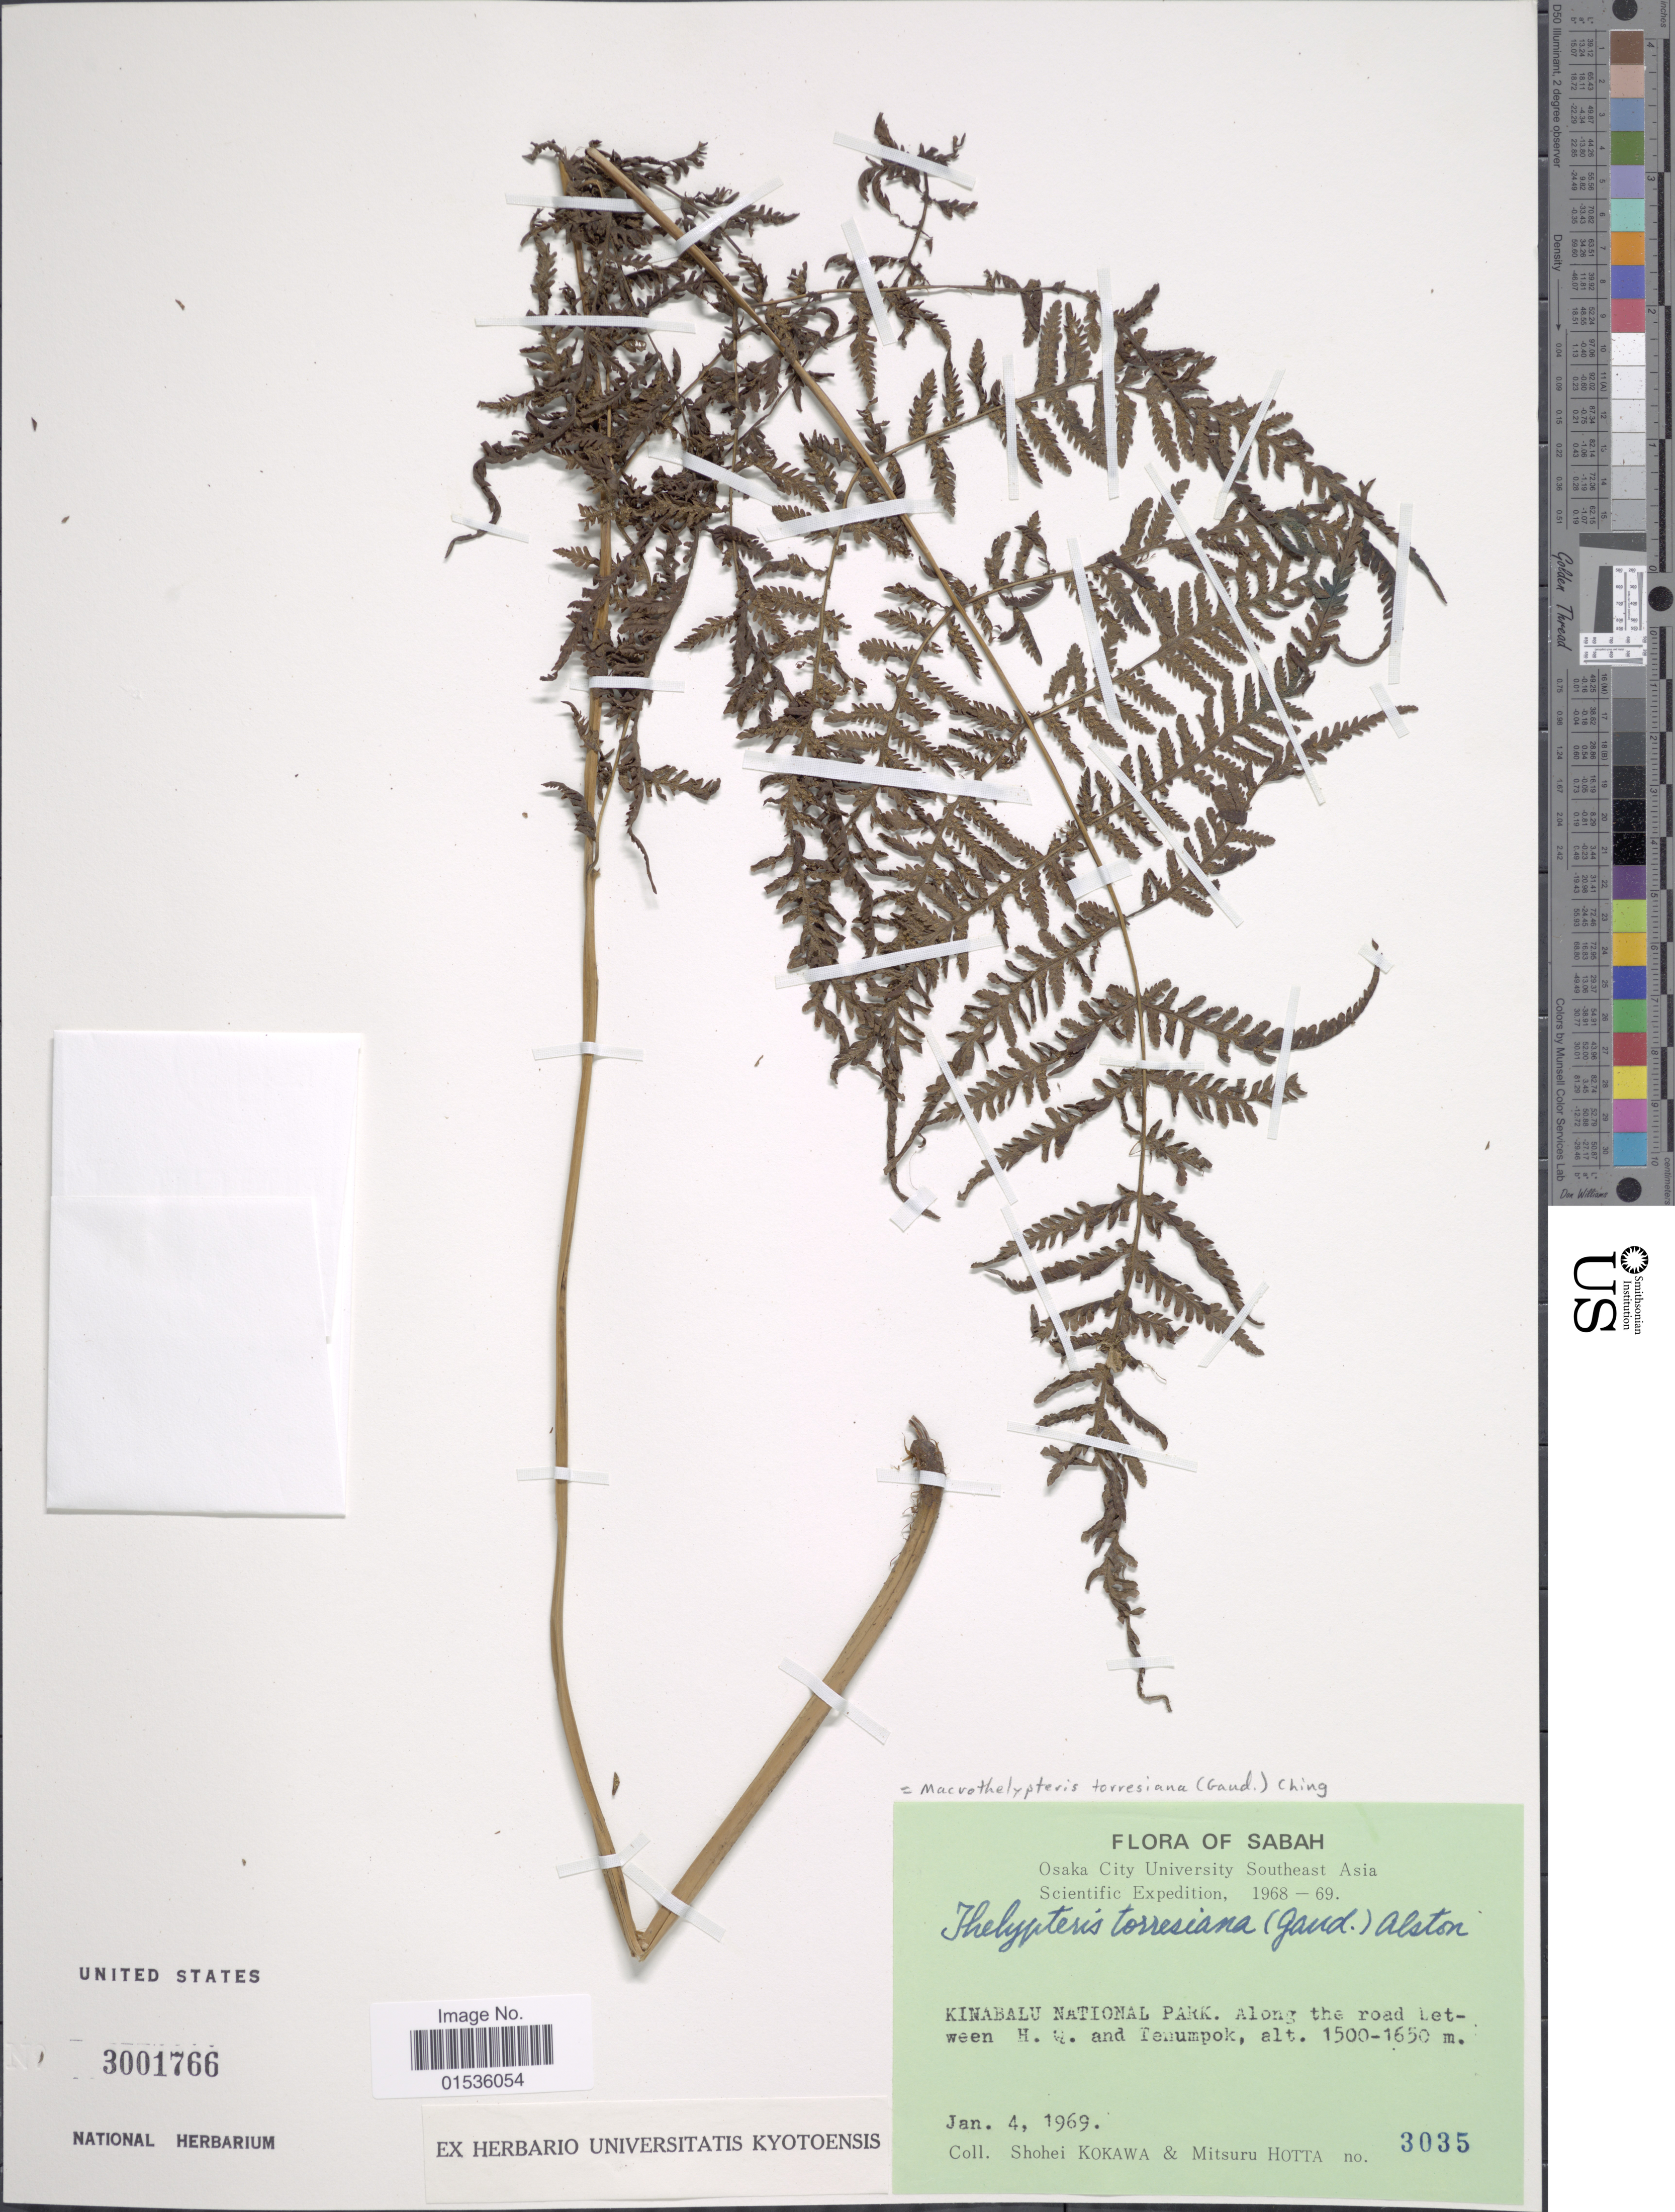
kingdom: Plantae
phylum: Tracheophyta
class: Polypodiopsida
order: Polypodiales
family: Thelypteridaceae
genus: Macrothelypteris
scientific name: Macrothelypteris torresiana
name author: (Gaudich.) Ching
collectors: S. Kokawa & M. Hotta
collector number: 3035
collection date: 1969-01-04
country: Malaysia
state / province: Sabah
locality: Sabah, Kinabalu National Park. along the road between H.Q. and Tenumpok. [interpreted]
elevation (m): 1500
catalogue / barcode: US 3001766